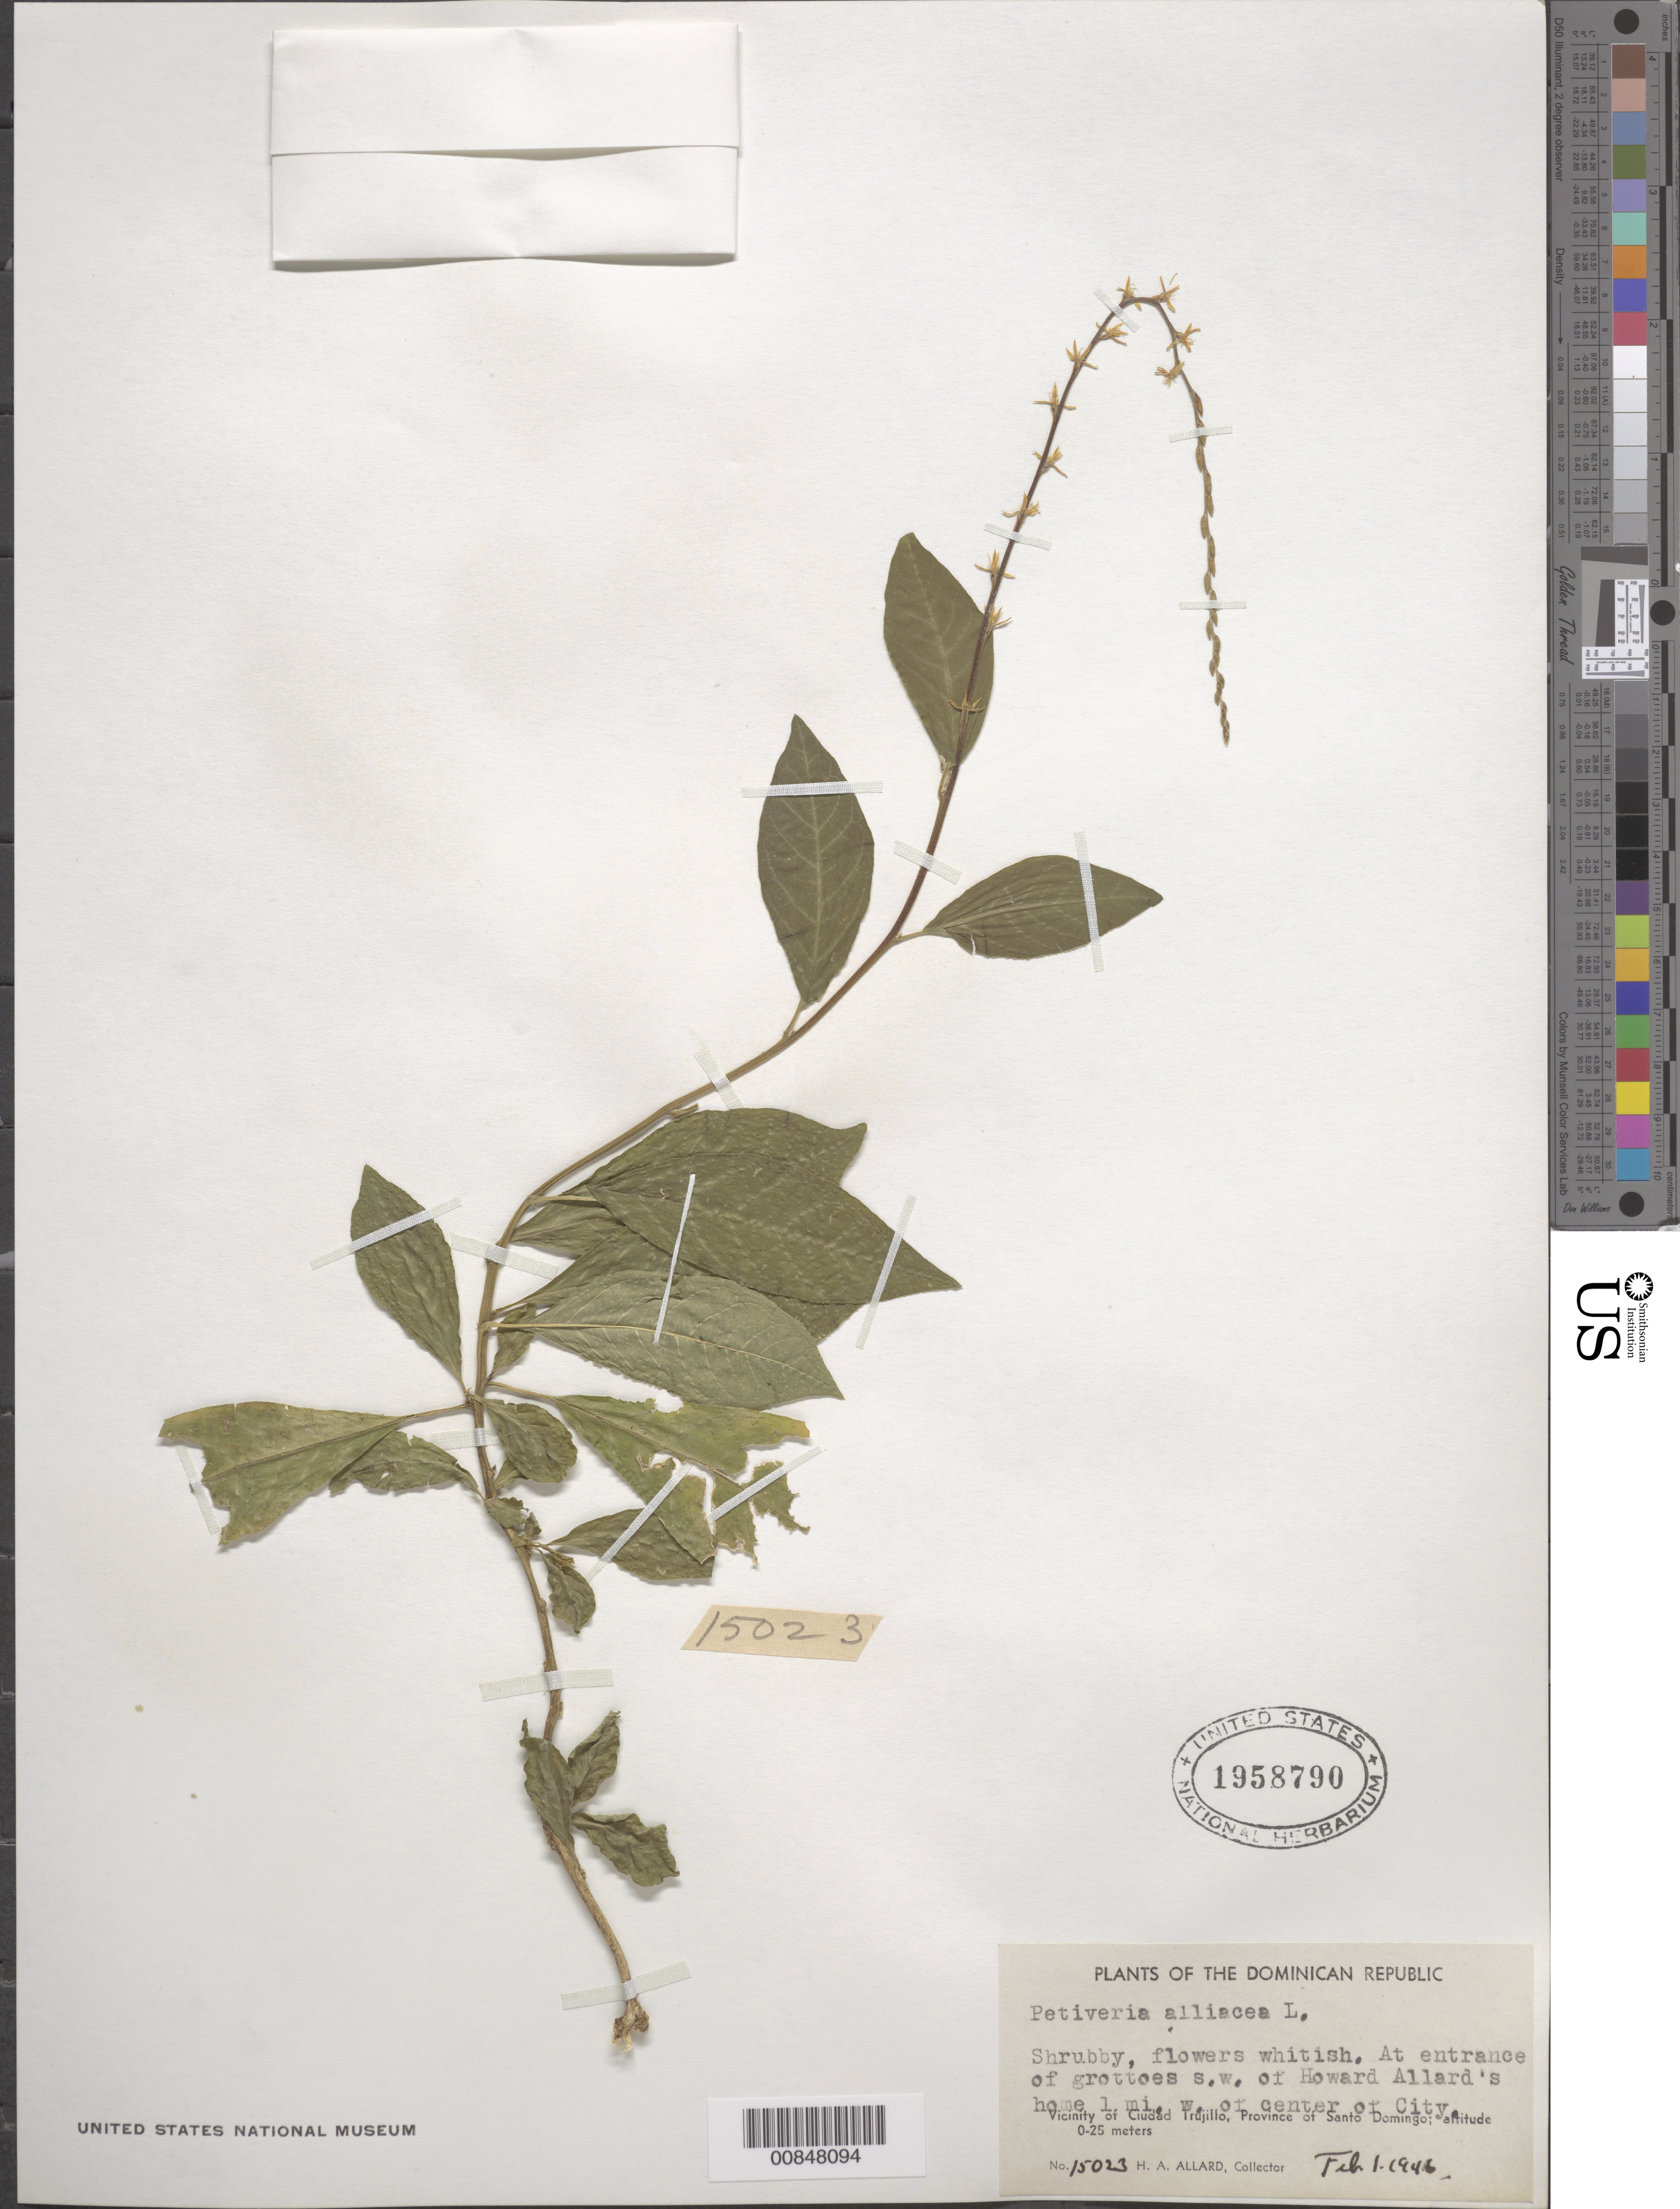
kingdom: Plantae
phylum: Tracheophyta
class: Magnoliopsida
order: Caryophyllales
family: Phytolaccaceae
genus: Petiveria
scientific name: Petiveria alliacea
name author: L.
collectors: H. A. Allard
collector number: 15023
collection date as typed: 01 Feb 1946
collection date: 1946-02-01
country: Dominican Republic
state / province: Distrito Nacional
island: Hispaniola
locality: Vicinity of Ciudad Trujillo, Province of Santo Domingo (obsolete). At entrance of grottoes SW Howard Allard's home, 1 mi. W of center of city.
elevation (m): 0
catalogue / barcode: US 1958790